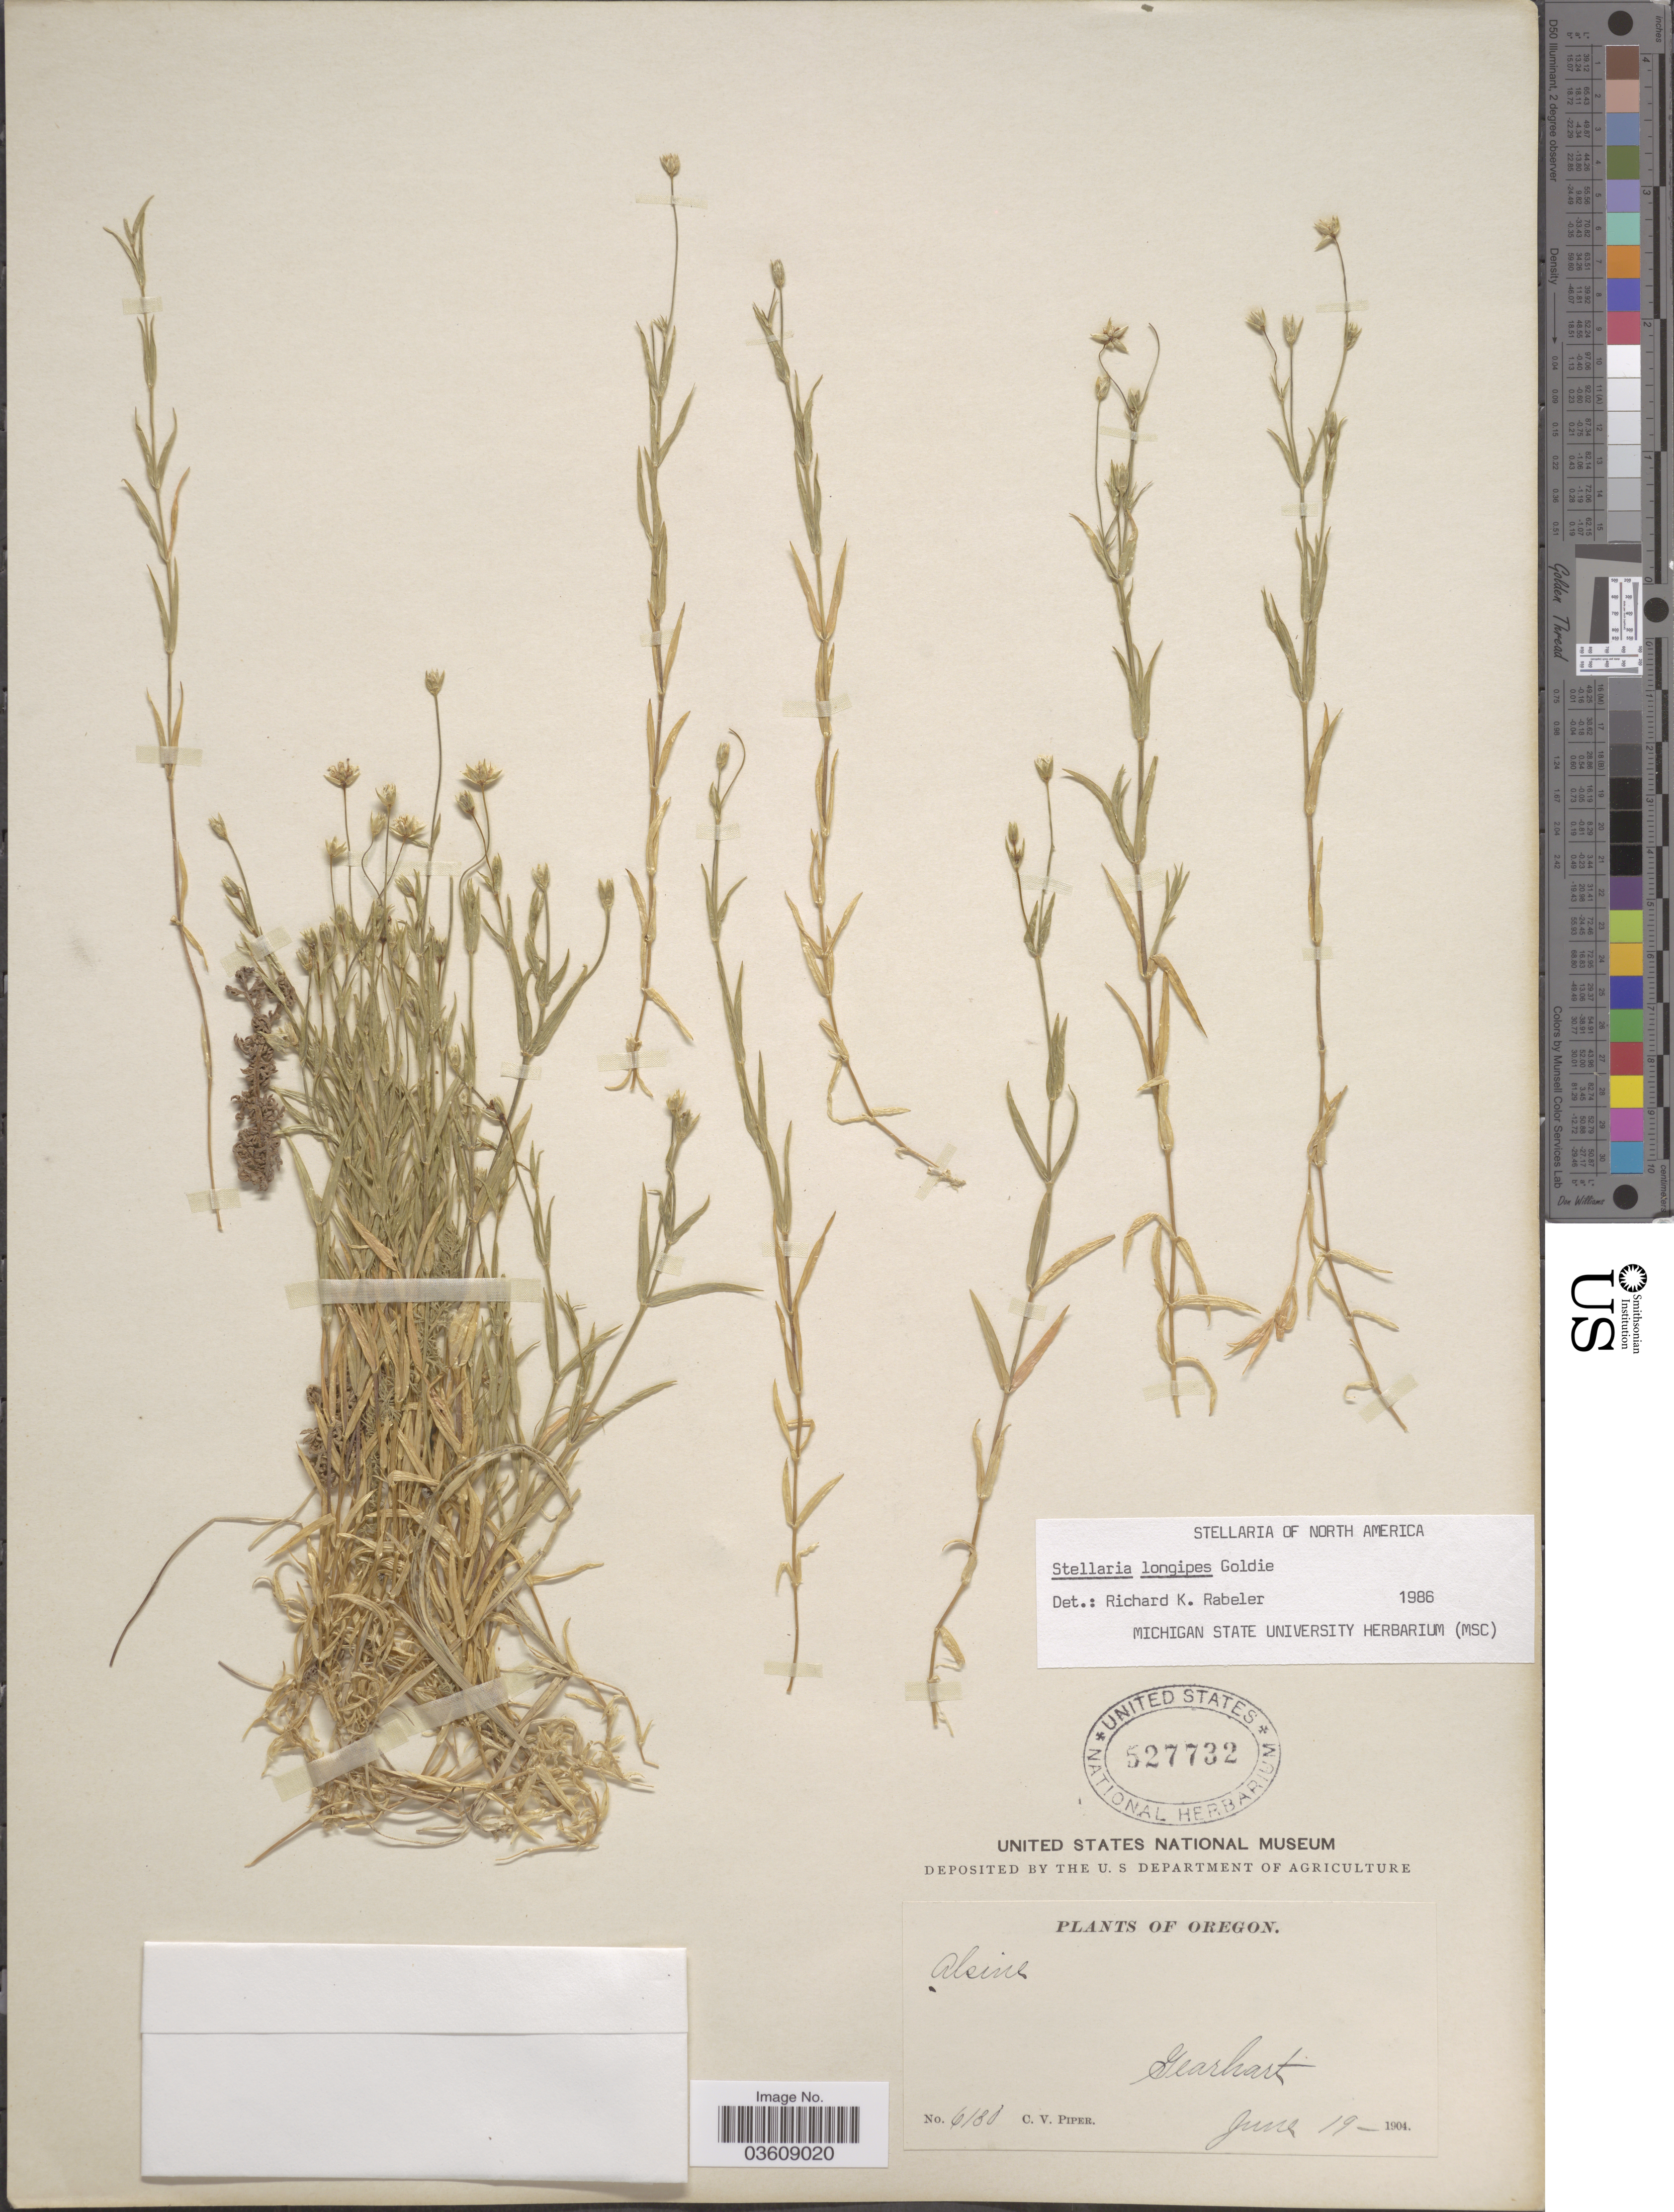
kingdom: Plantae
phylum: Tracheophyta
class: Magnoliopsida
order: Caryophyllales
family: Caryophyllaceae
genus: Stellaria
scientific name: Stellaria longipes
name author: Goldie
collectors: C. V. Piper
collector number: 6130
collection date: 1904-06-19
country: United States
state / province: Oregon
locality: Gearhart.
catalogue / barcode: US 527732